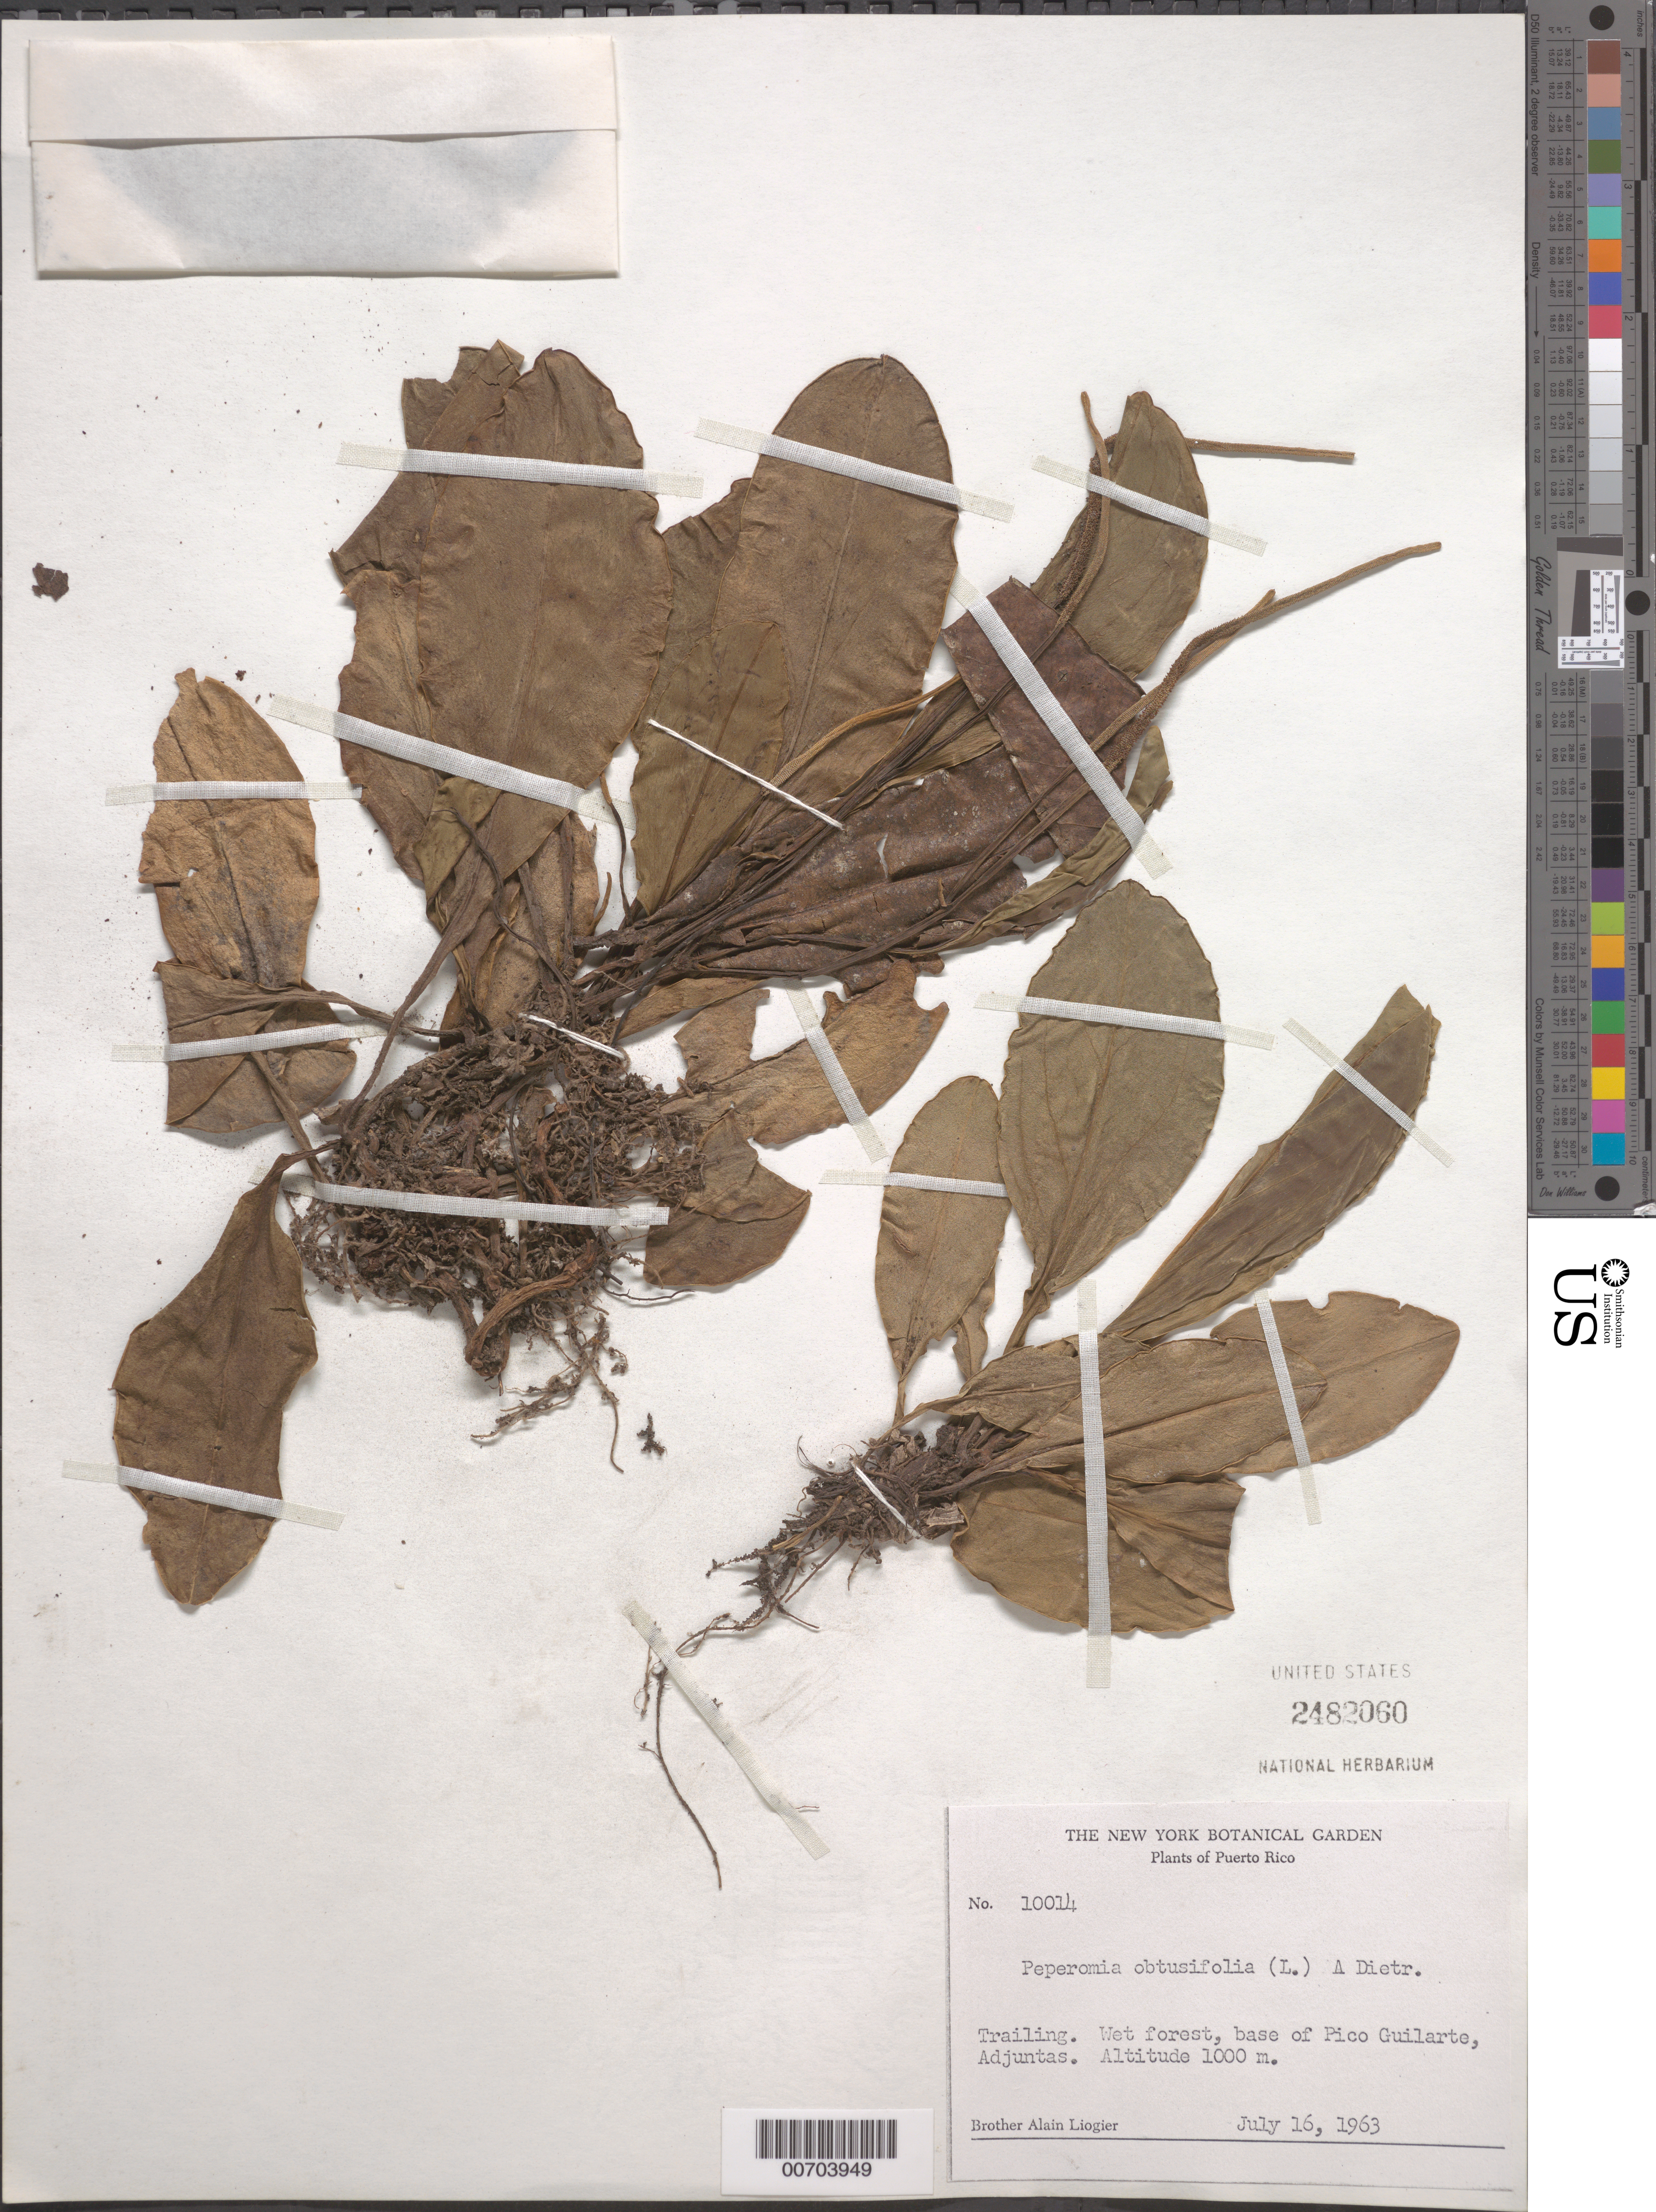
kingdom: Plantae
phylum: Tracheophyta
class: Magnoliopsida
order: Piperales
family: Piperaceae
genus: Peperomia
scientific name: Peperomia obtusifolia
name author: (L.) A. Dietr.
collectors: A. H. Liogier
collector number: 10014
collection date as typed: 16 Jul 1963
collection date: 1963-07-16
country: Puerto Rico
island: Greater Antilles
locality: Pico Guilarte, Adjuntas, base of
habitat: Wet forest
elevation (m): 1000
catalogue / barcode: US 2482060